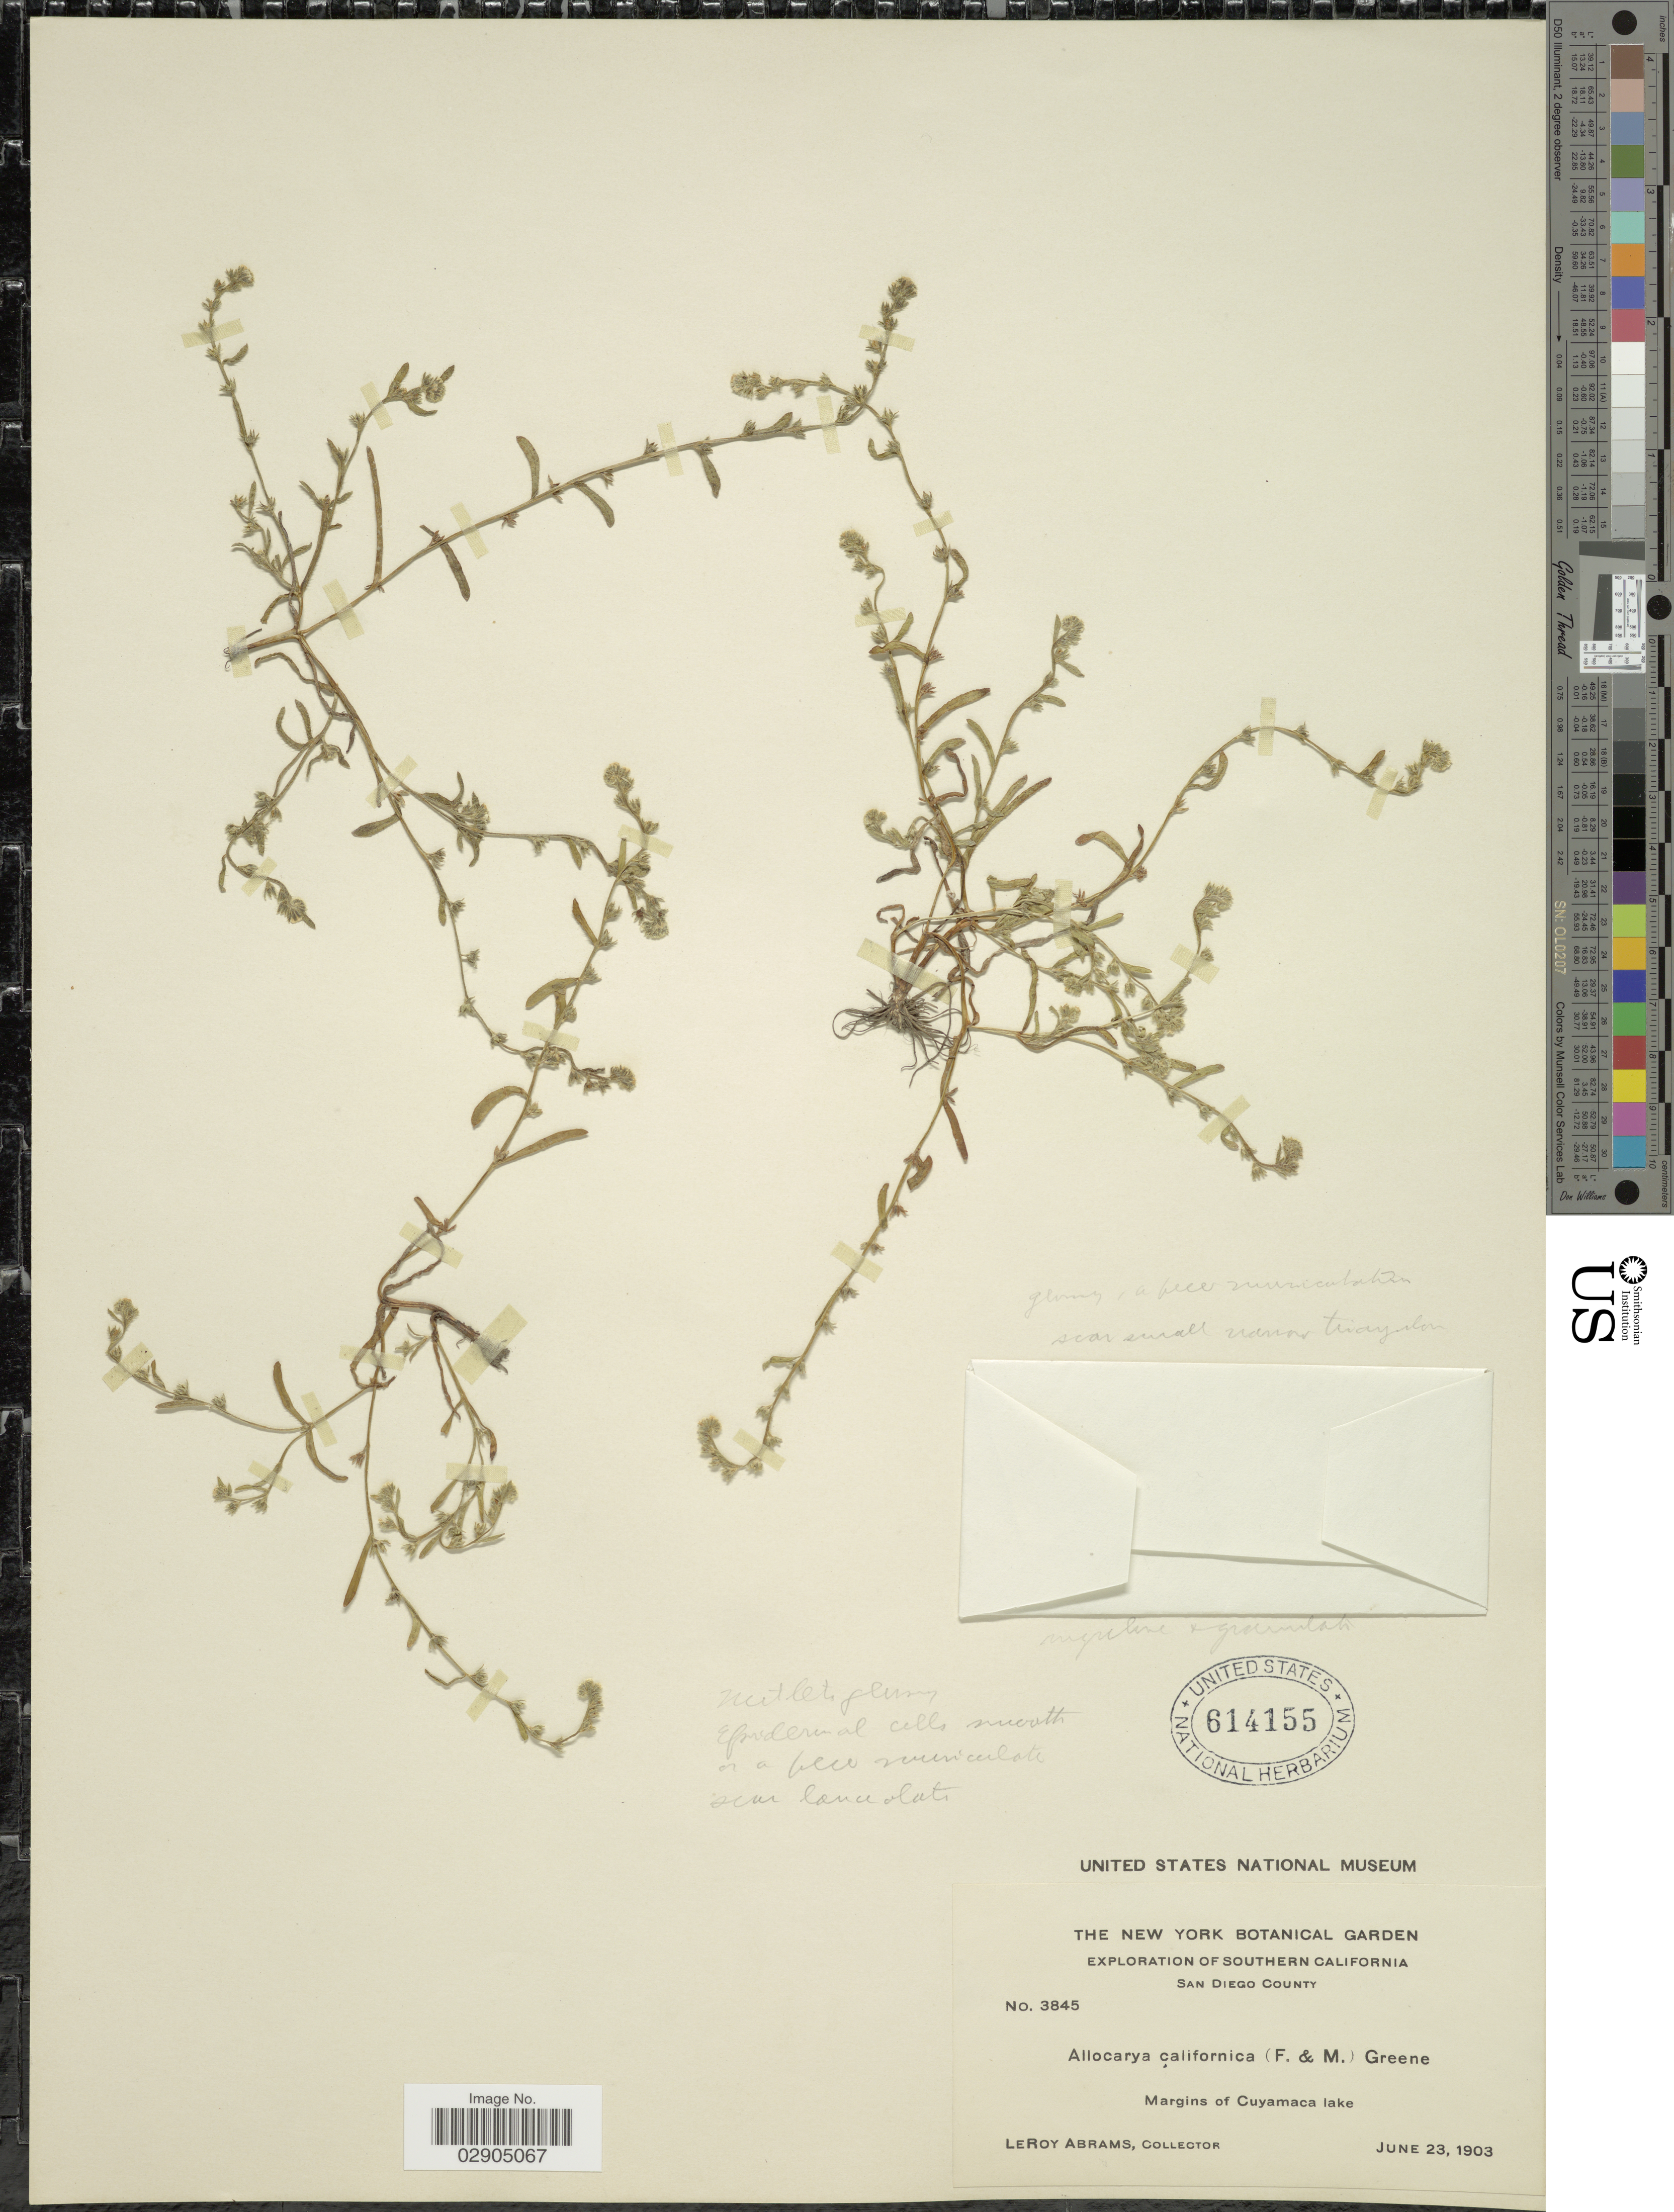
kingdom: Plantae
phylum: Tracheophyta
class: Magnoliopsida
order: Boraginales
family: Boraginaceae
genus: Allocarya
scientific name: Allocarya californica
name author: (Fisch. & C.A. Mey.) Greene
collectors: L. Abrams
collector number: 3845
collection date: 1903-06-23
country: United States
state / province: California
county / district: San Diego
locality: Southern California. San Diego County. Margins of Cuyamaca Lake.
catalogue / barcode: US 614155